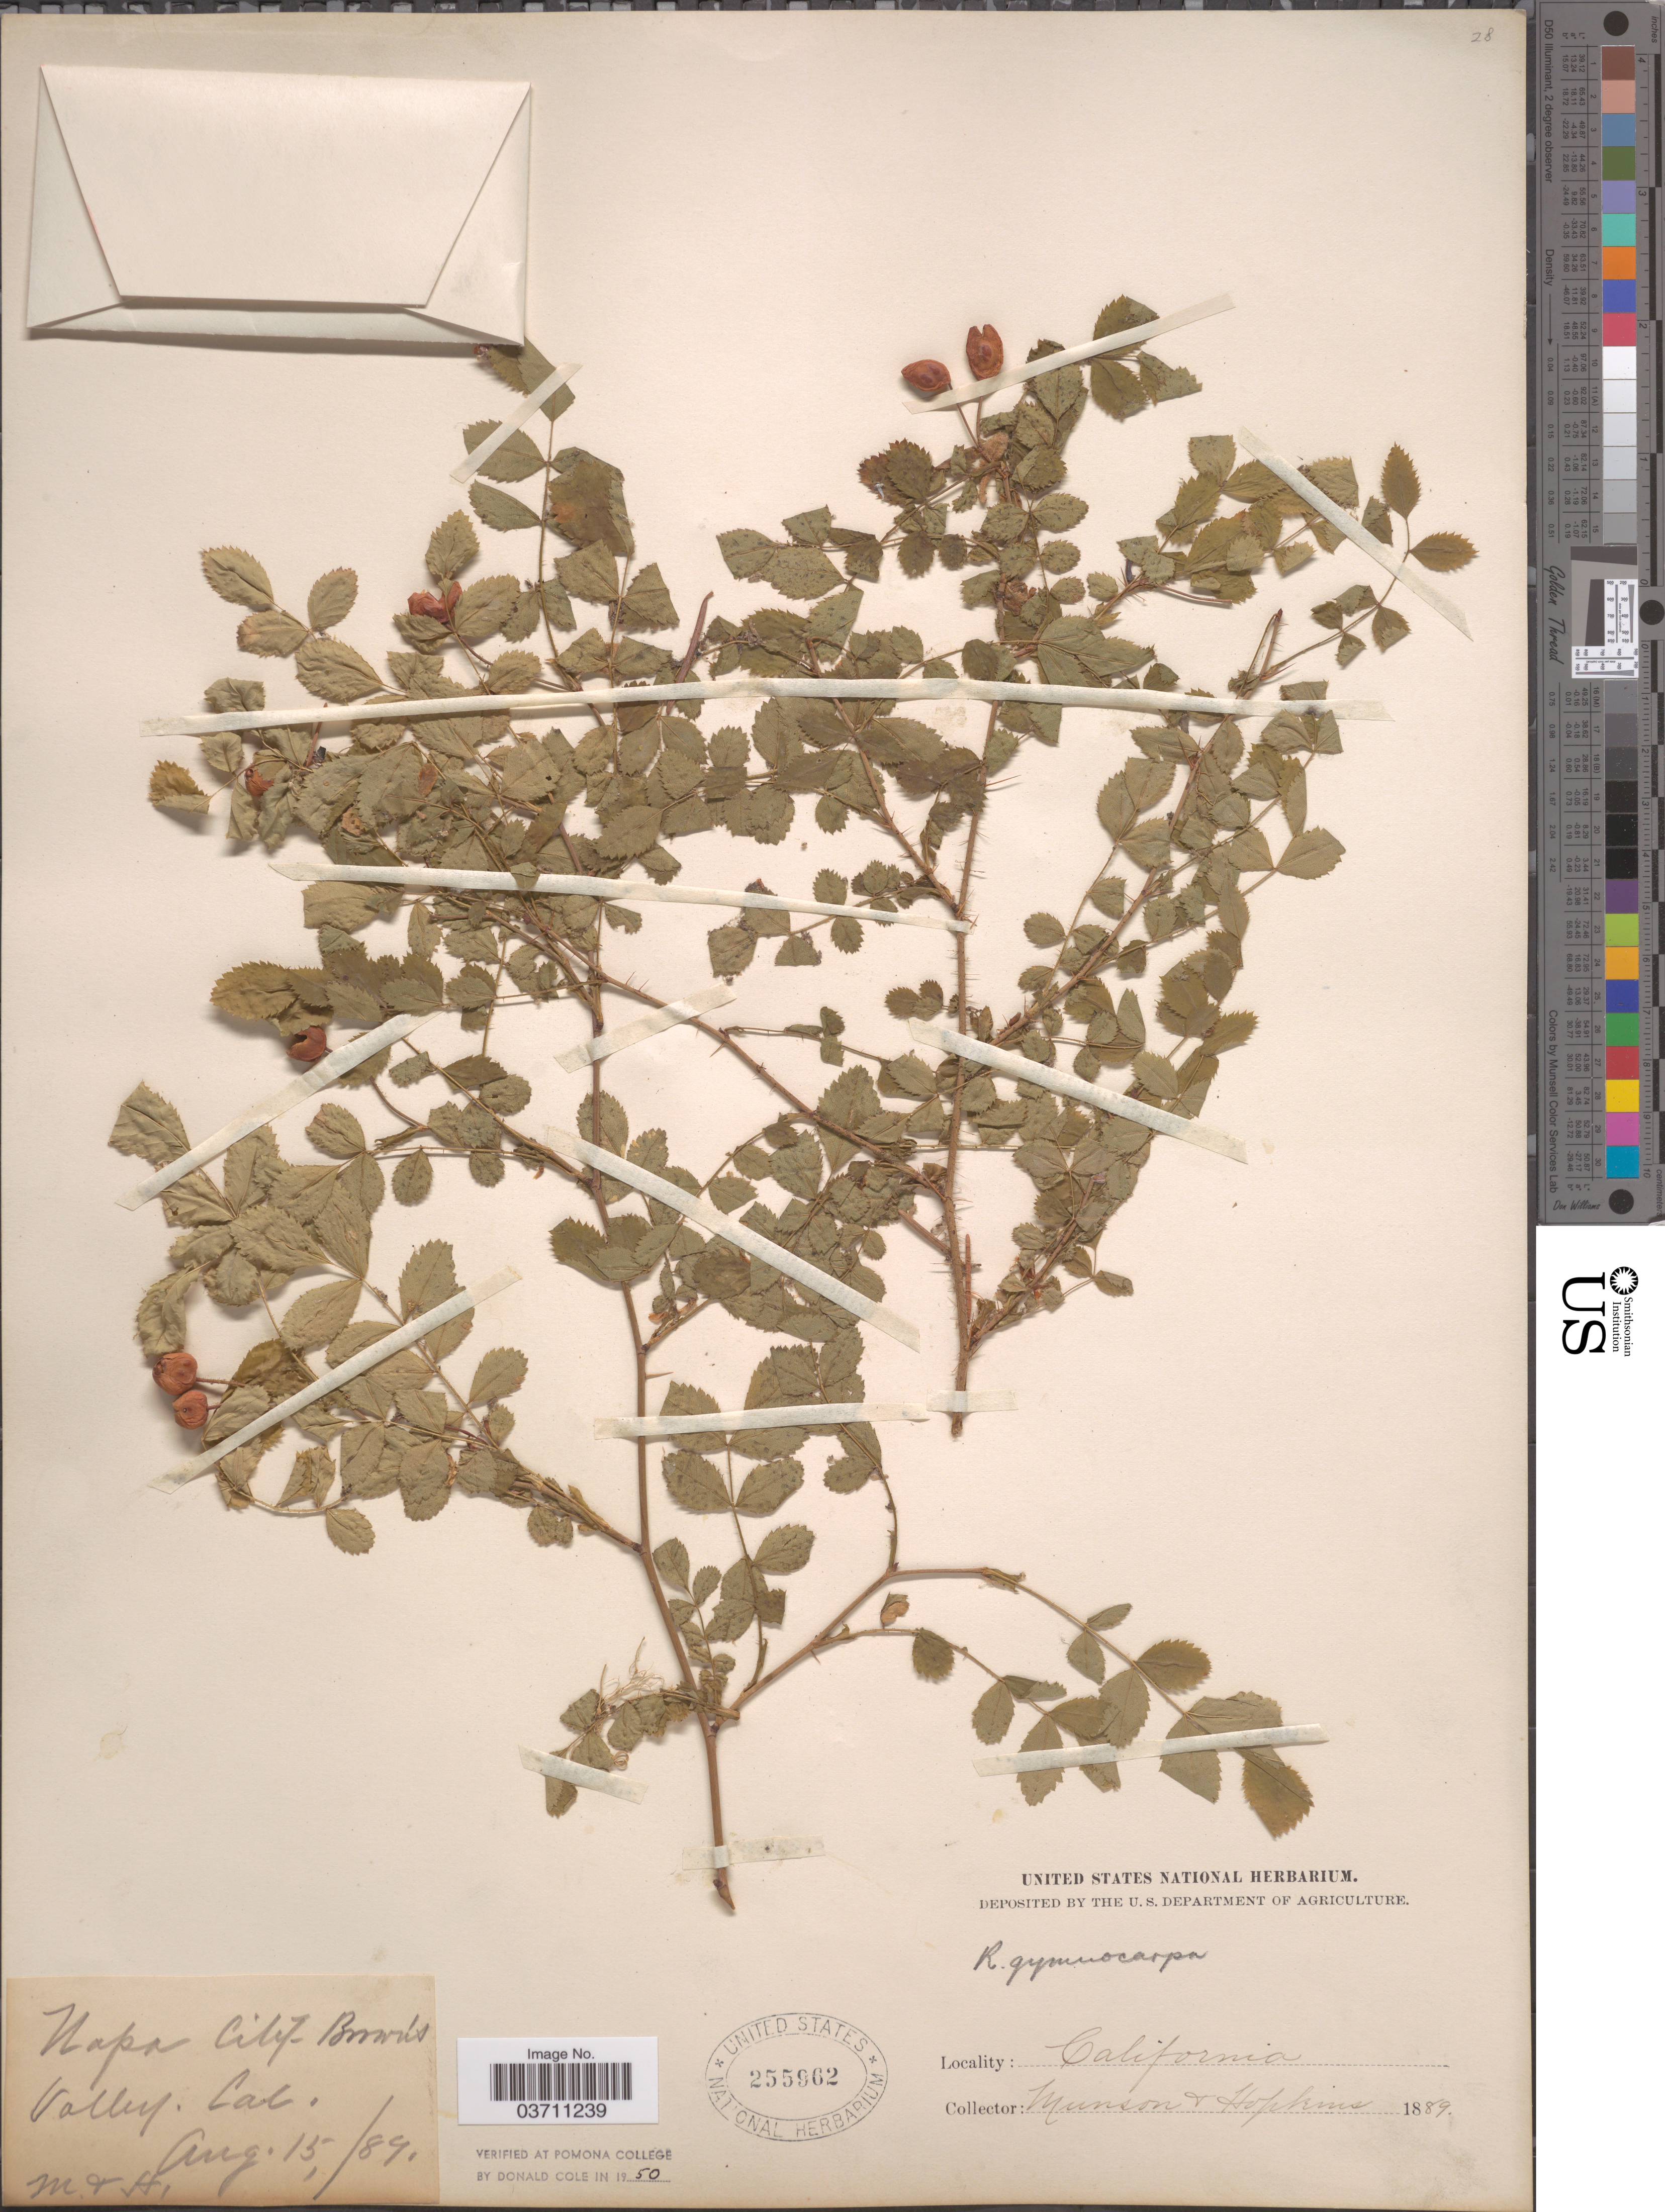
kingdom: Plantae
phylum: Tracheophyta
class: Magnoliopsida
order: Rosales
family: Rosaceae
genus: Rosa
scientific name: Rosa gymnocarpa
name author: Nutt.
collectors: -. Munson & -- Hopkins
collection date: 1889-08-15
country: United States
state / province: California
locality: Napa City. Brown's Valley.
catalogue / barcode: US 255962